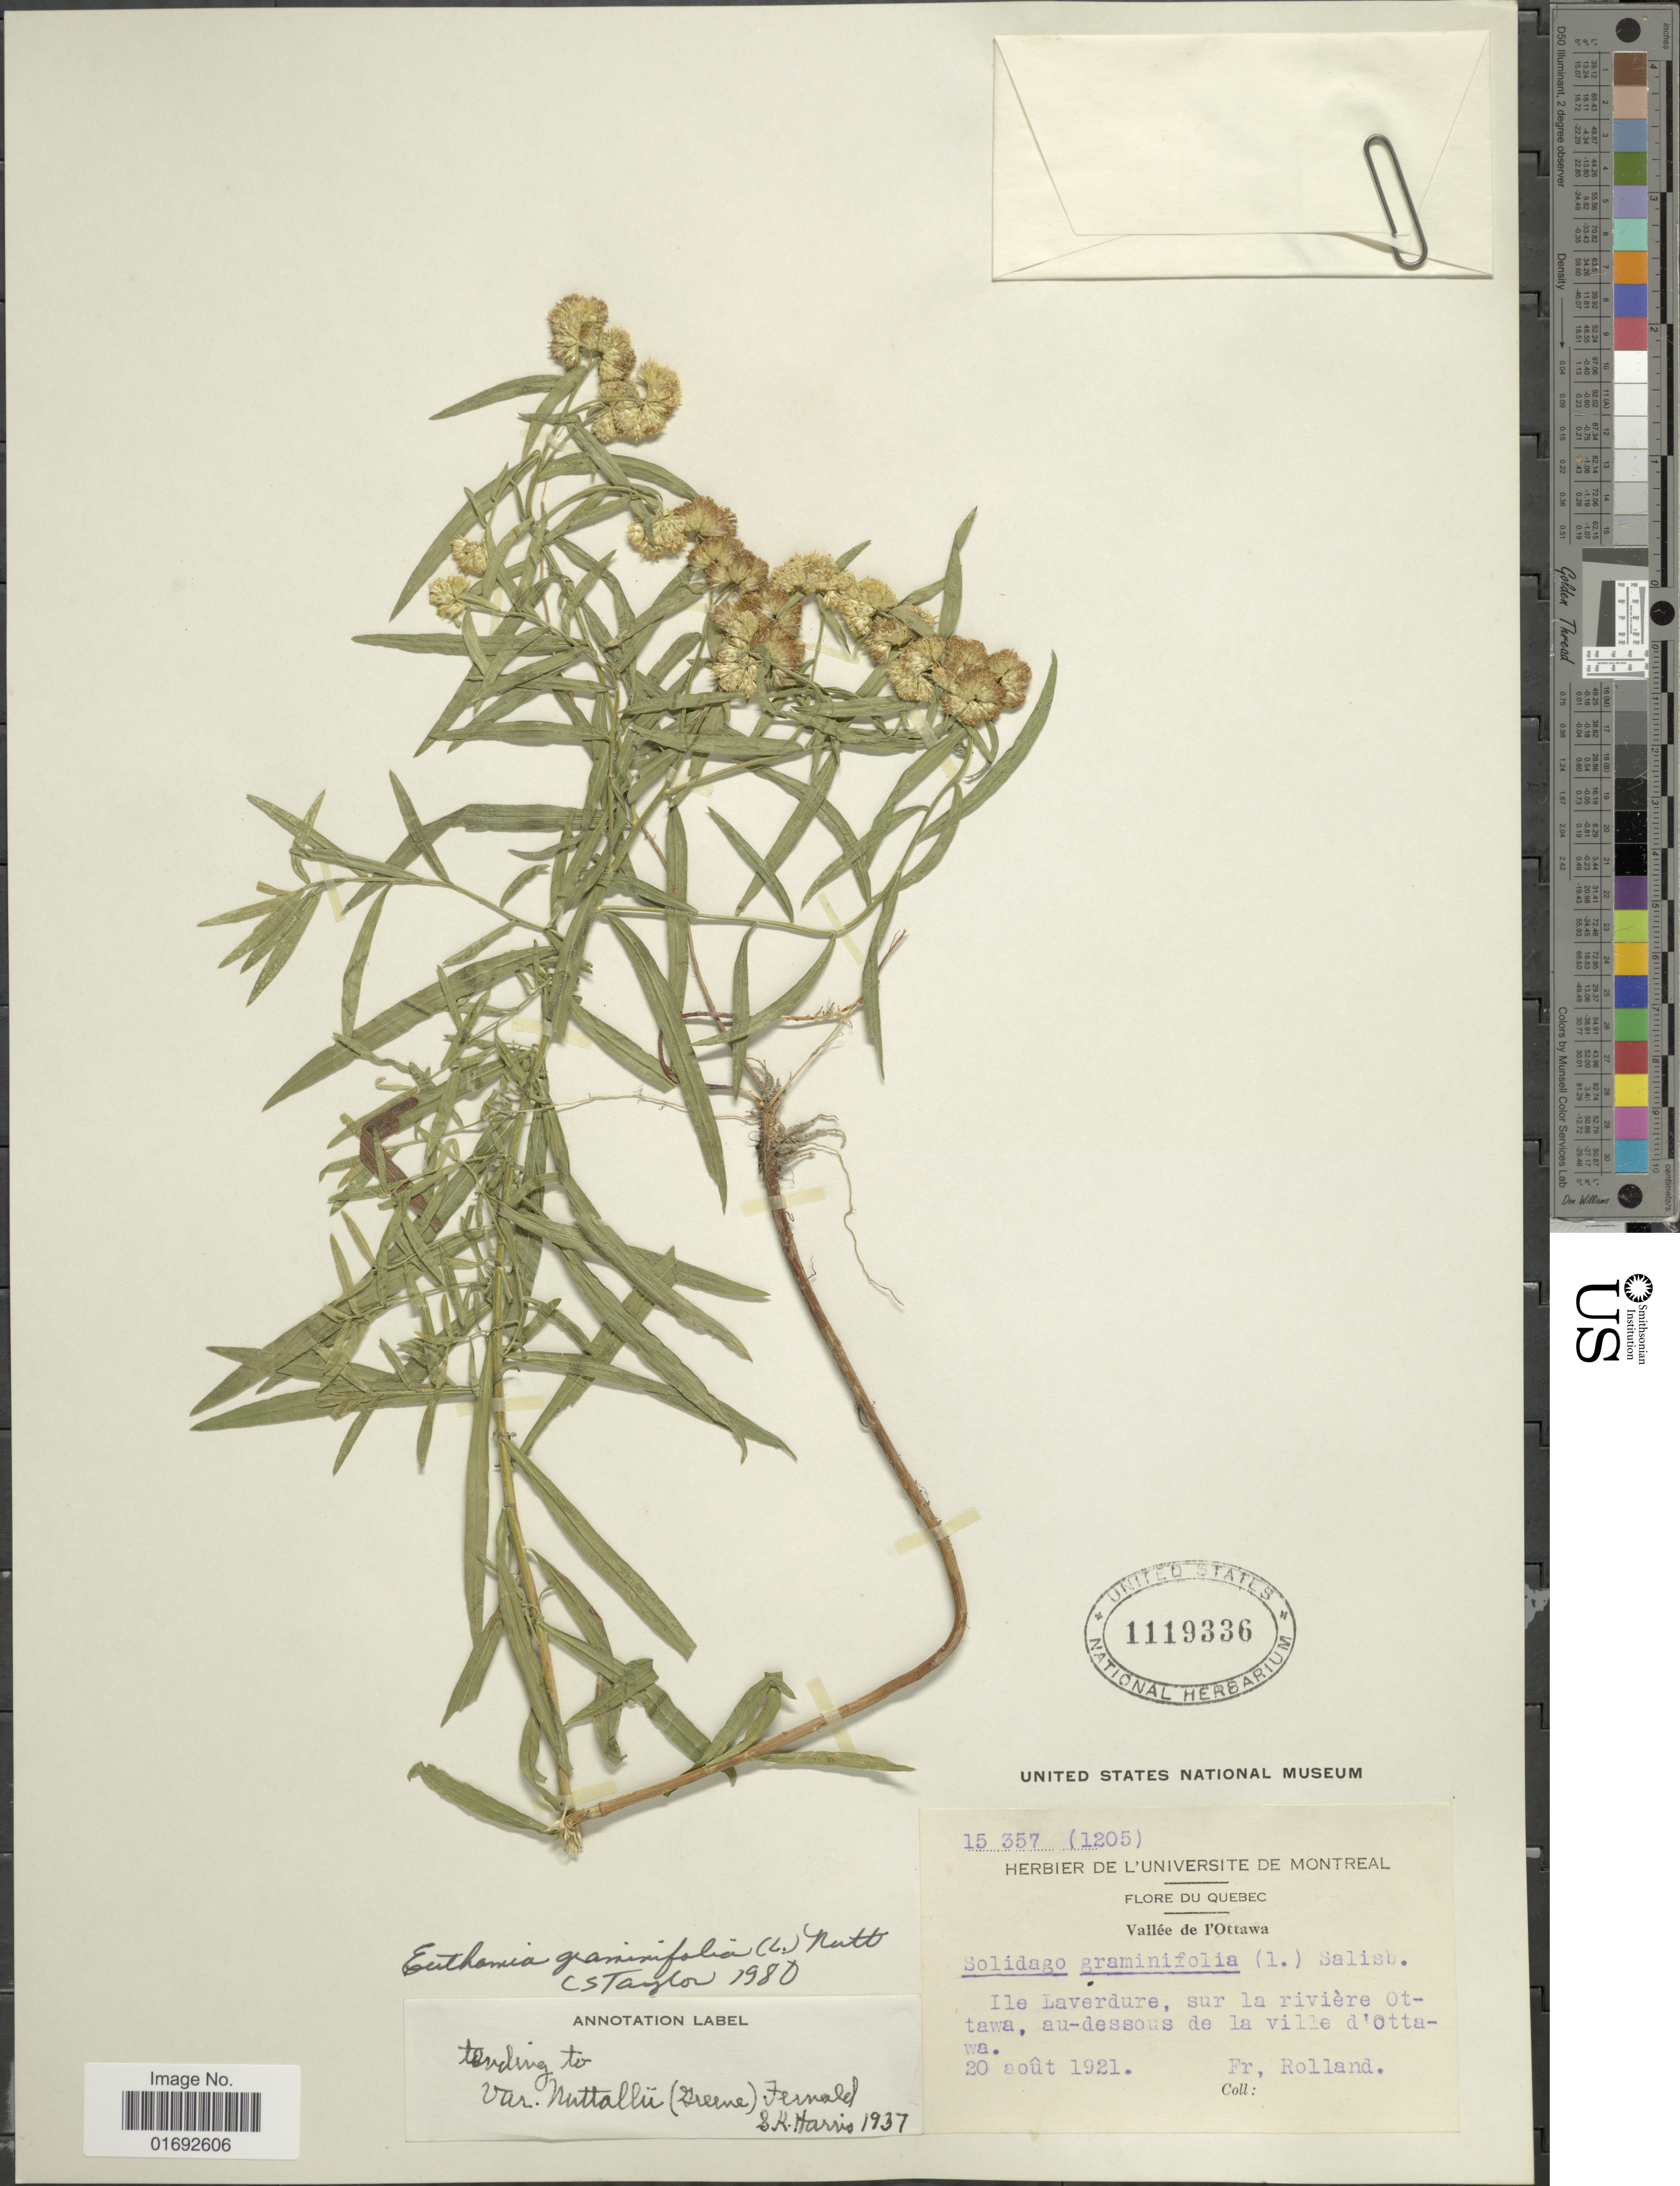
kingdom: Plantae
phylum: Tracheophyta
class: Magnoliopsida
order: Asterales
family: Asteraceae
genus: Euthamia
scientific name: Euthamia graminifolia var. nuttalii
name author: (S.W. Greene) W. Stone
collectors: B. Rolland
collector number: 15357/1205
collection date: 1921-08-20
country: Canada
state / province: Quebec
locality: Valle de l'Ottawa, Ile Laverdure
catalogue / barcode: US 1119336